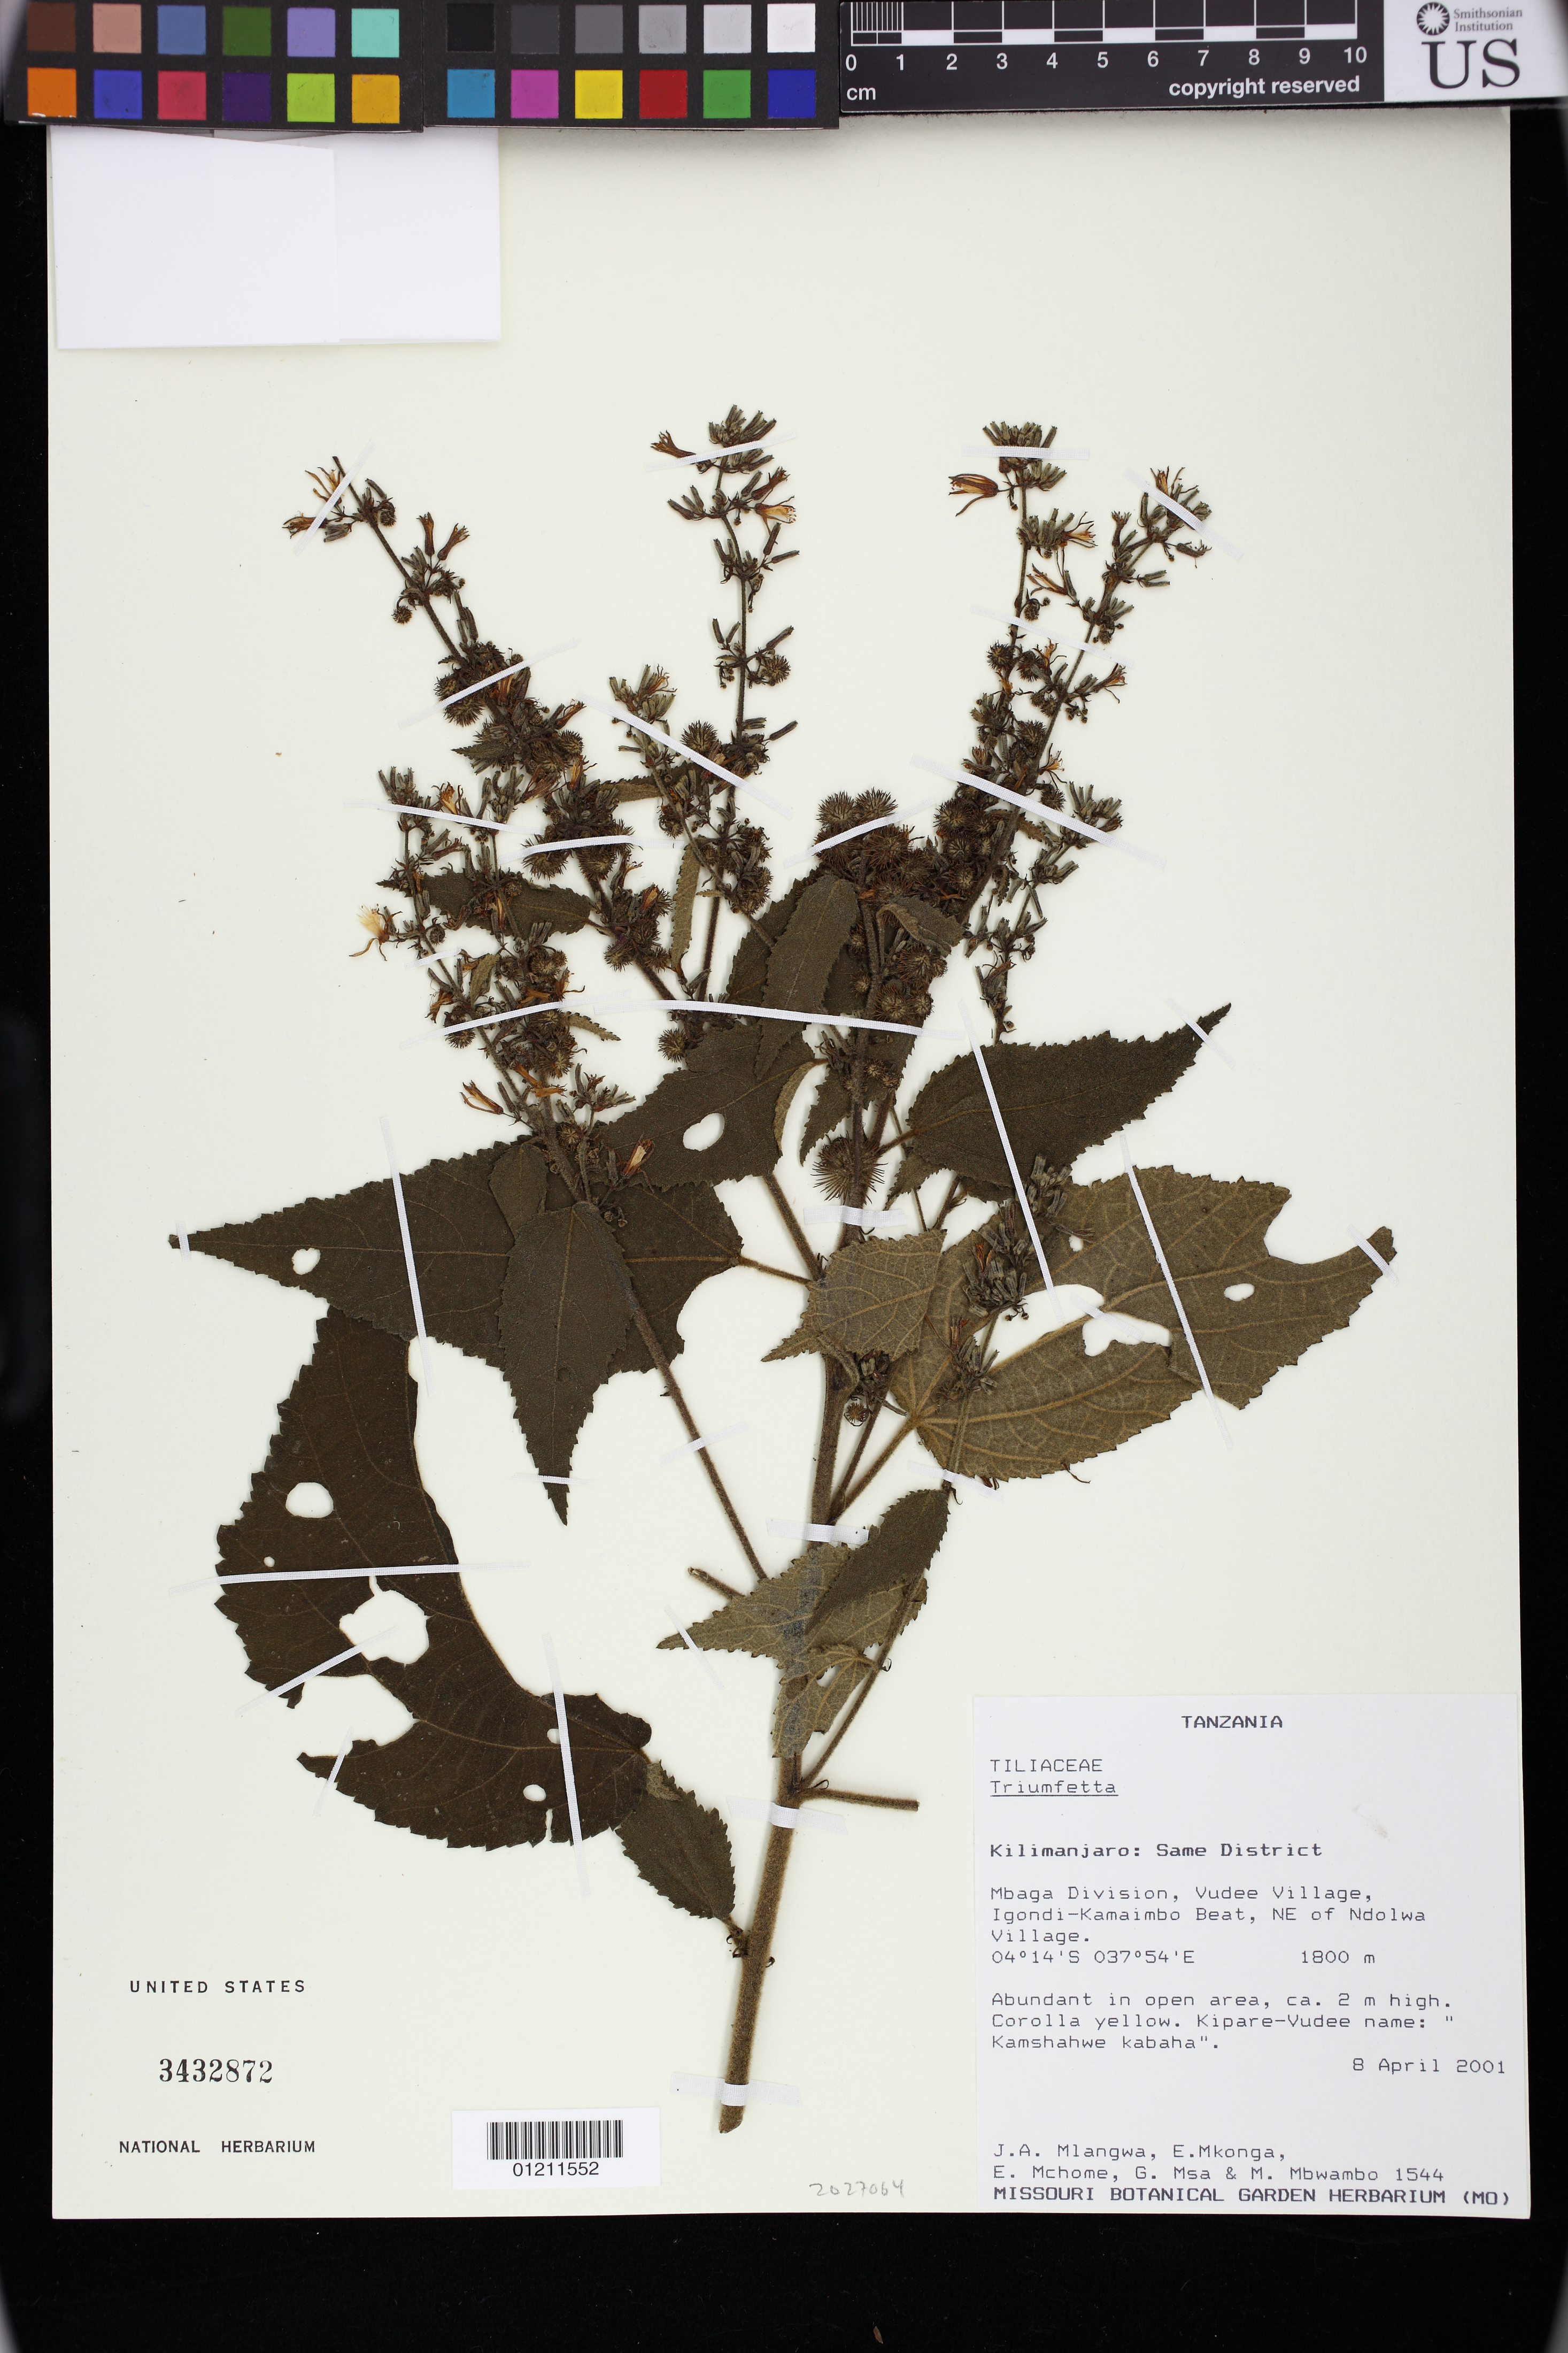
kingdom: Plantae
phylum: Tracheophyta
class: Magnoliopsida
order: Malvales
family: Malvaceae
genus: Triumfetta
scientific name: Triumfetta sp.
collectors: J. Mlangwa, E. Mkonga, E. Mchome & G. Msa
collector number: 1544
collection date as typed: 04 Aug 2001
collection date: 2001-08-04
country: Tanzania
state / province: Kilimanjaro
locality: Kilimanjaro: Same District. Mbaga Division, Vudee Village, Igondi-Kamaimbo Beat, NE of Ndolwa Village.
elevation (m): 1800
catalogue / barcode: US 3432872